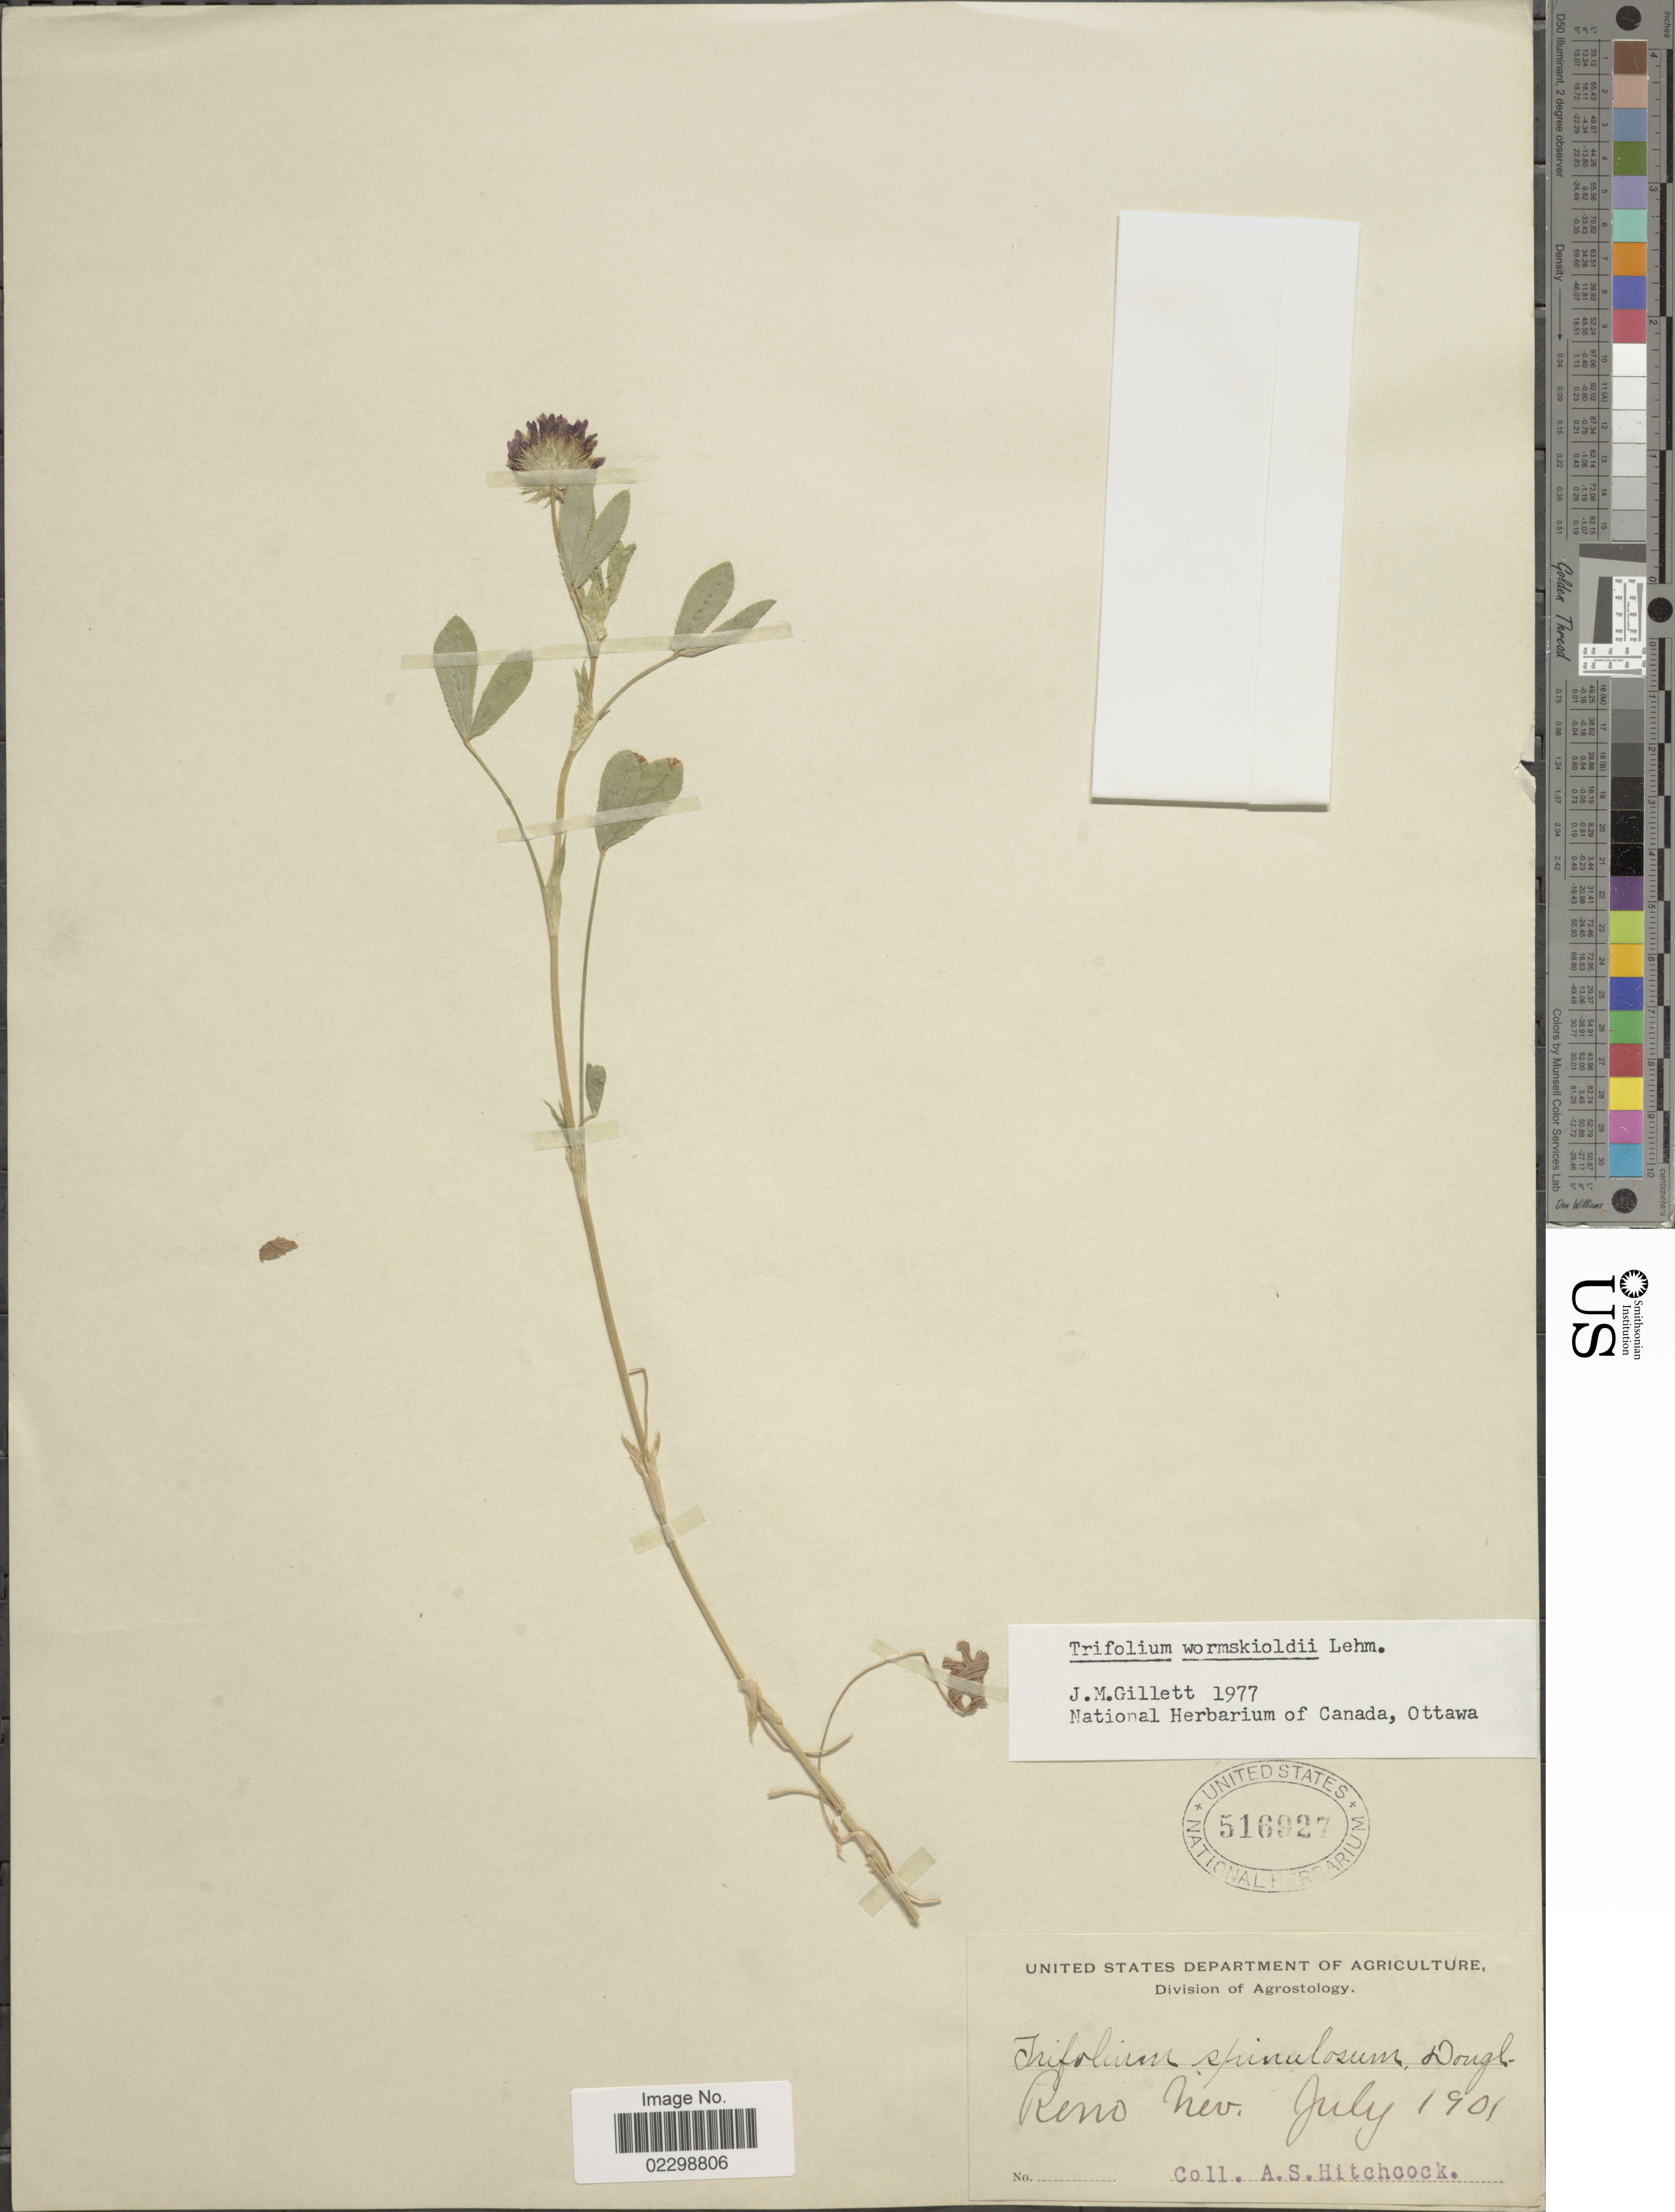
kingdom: Plantae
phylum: Tracheophyta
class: Magnoliopsida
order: Fabales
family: Fabaceae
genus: Trifolium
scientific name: Trifolium wormskioldii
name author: Lehm.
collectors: A. S. Hitchcock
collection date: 1901-07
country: United States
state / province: Nevada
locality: Reno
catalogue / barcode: US 516927